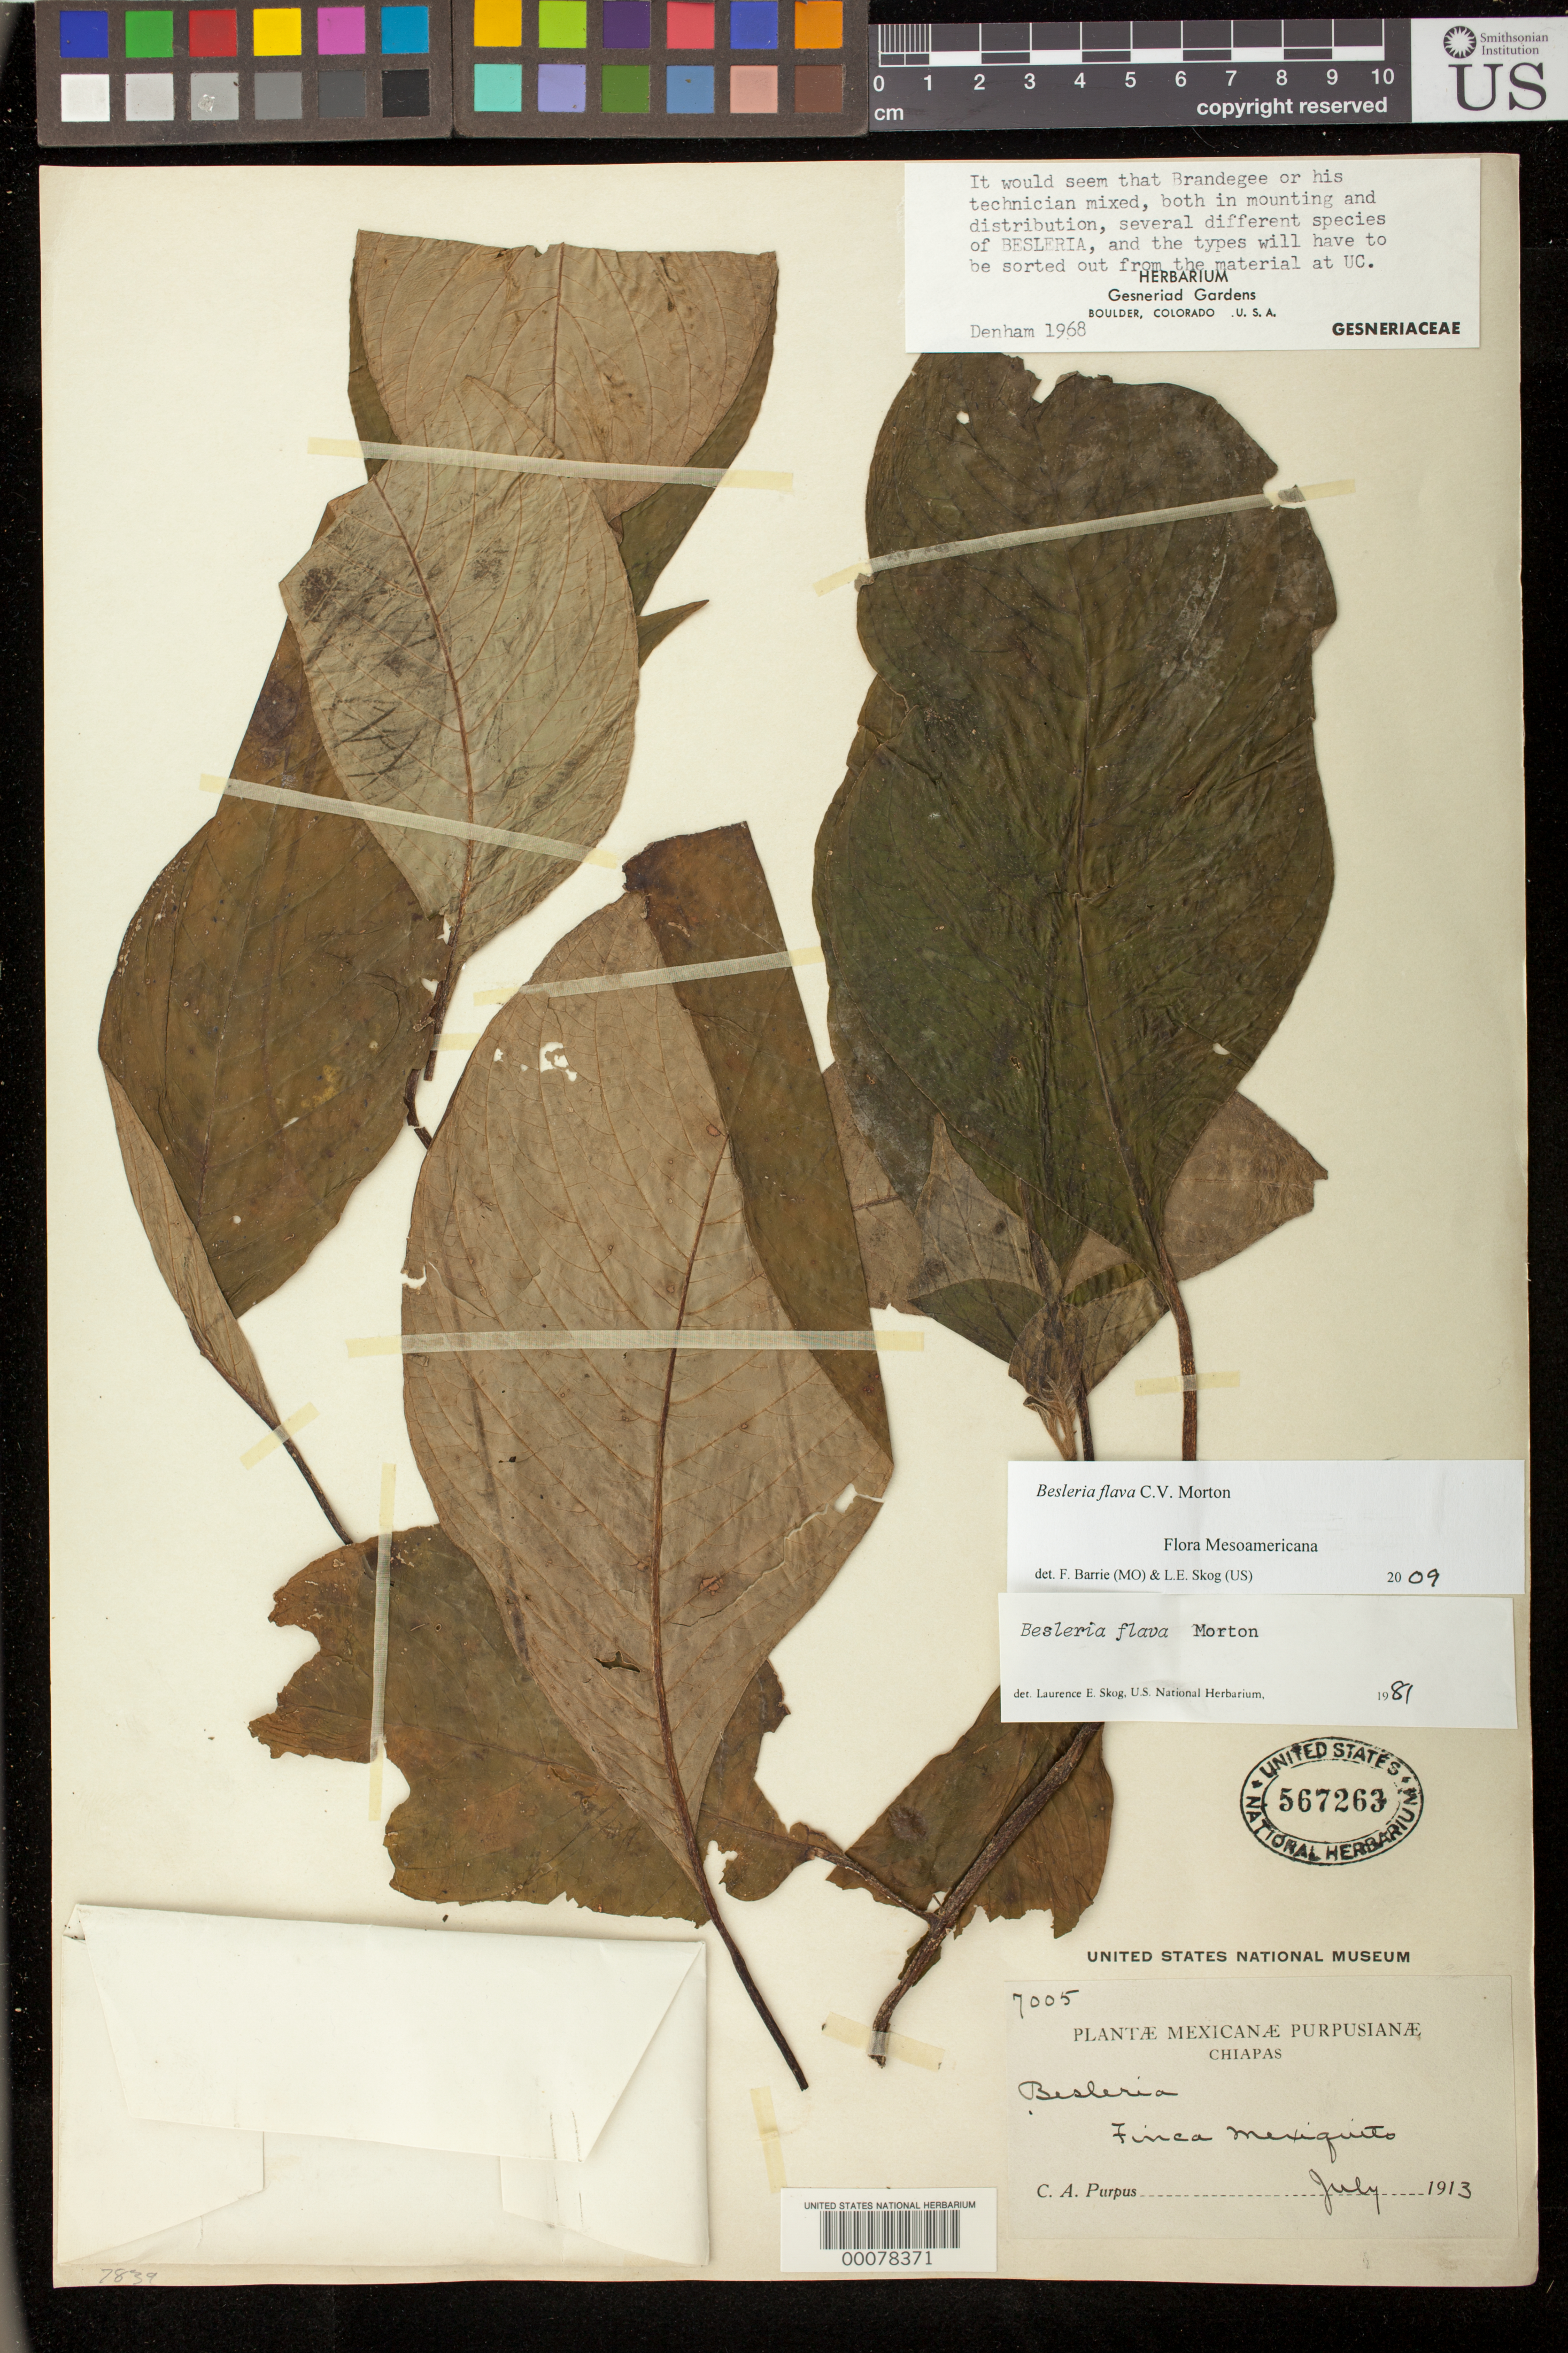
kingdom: Plantae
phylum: Tracheophyta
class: Magnoliopsida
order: Lamiales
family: Gesneriaceae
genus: Besleria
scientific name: Besleria flava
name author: C.V. Morton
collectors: C. A. Purpus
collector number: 7005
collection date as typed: Jul 1913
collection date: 1913-07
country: Mexico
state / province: Chiapas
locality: Finca Mexiquito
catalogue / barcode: US 567263